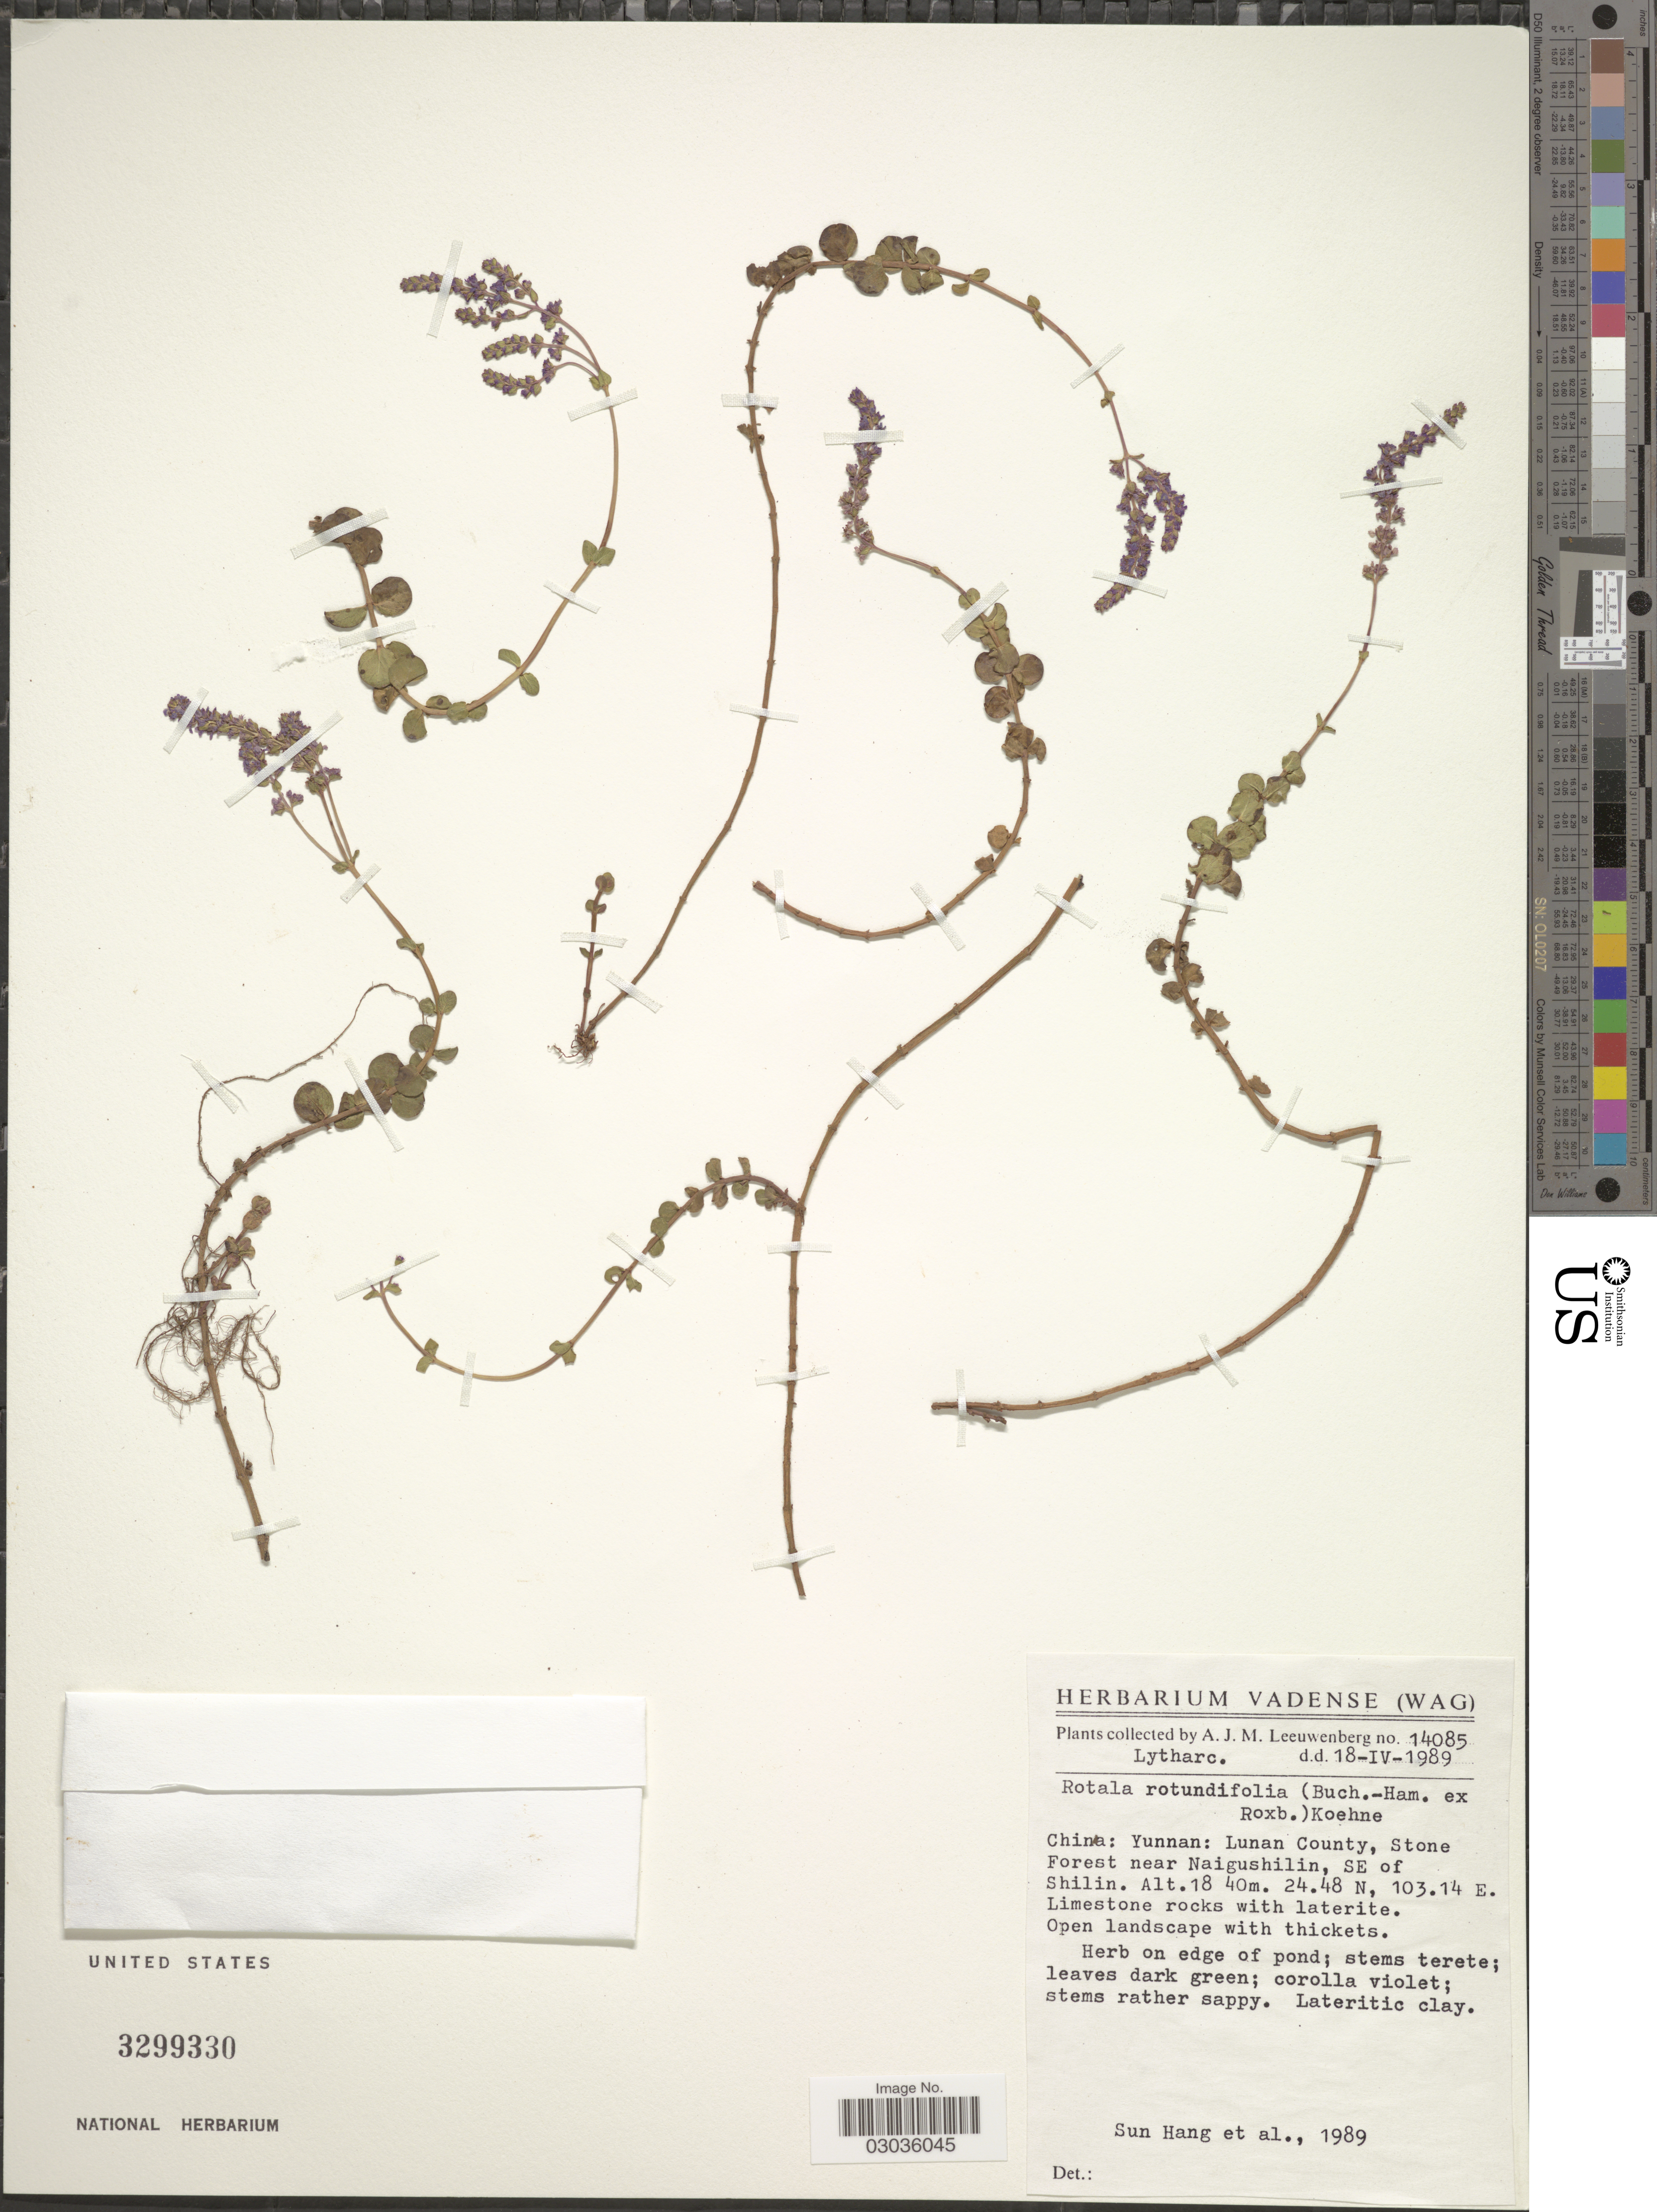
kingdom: Plantae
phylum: Tracheophyta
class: Magnoliopsida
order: Myrtales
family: Lythraceae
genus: Rotala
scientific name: Rotala rotundifolia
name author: (Buch.-Ham. & Roxb.) Koehne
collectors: A. J. M. Leeuwenberg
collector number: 14085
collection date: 1989-04-18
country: China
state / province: Yunnan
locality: Lunan County, Stone Forest near Naigushilin, SE of Shilin.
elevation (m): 18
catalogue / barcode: US 3299330